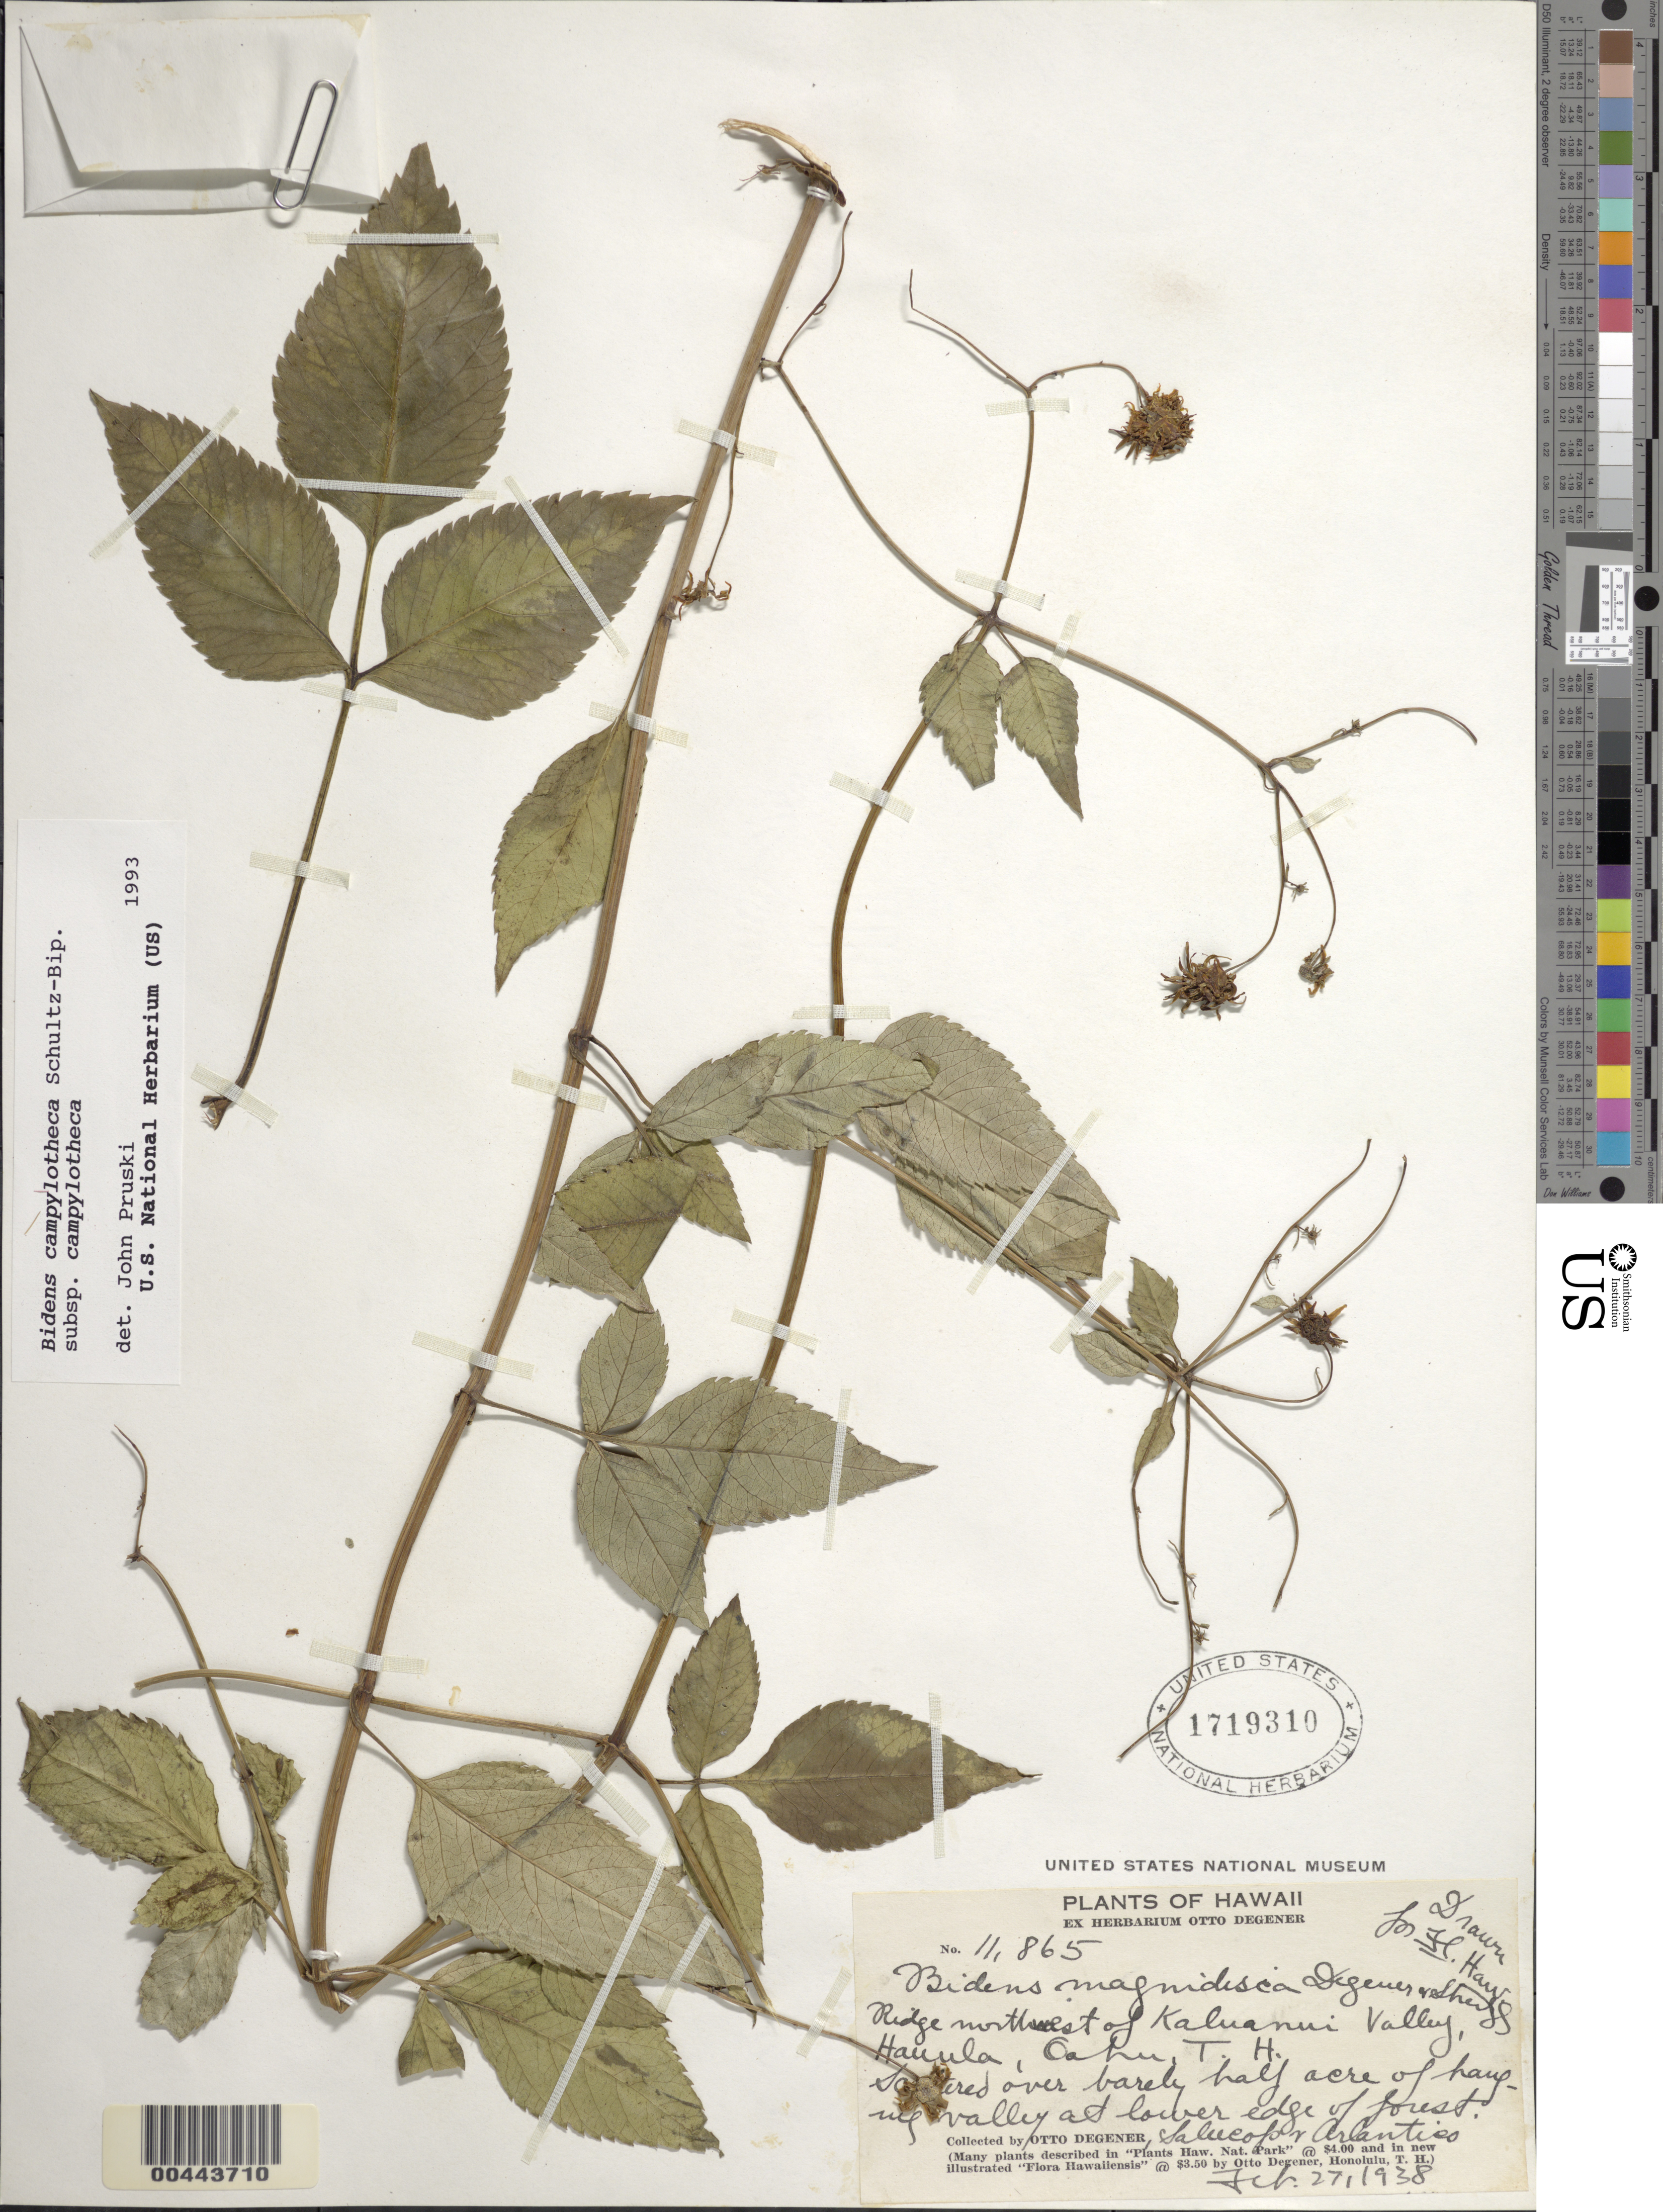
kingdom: Plantae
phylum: Tracheophyta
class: Magnoliopsida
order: Asterales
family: Asteraceae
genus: Bidens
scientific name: Bidens campylotheca subsp. campylotheca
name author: Sch. Bip.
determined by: Pruski, J. F.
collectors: O. Degener, -- Salucop & -- Arlantiss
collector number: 11865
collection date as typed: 27 Feb 1938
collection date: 1938-02-27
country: United States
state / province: Hawaii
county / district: Honolulu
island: Oahu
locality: Ridge NW of Kaluanui Valley, Hauula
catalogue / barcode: US 1719310